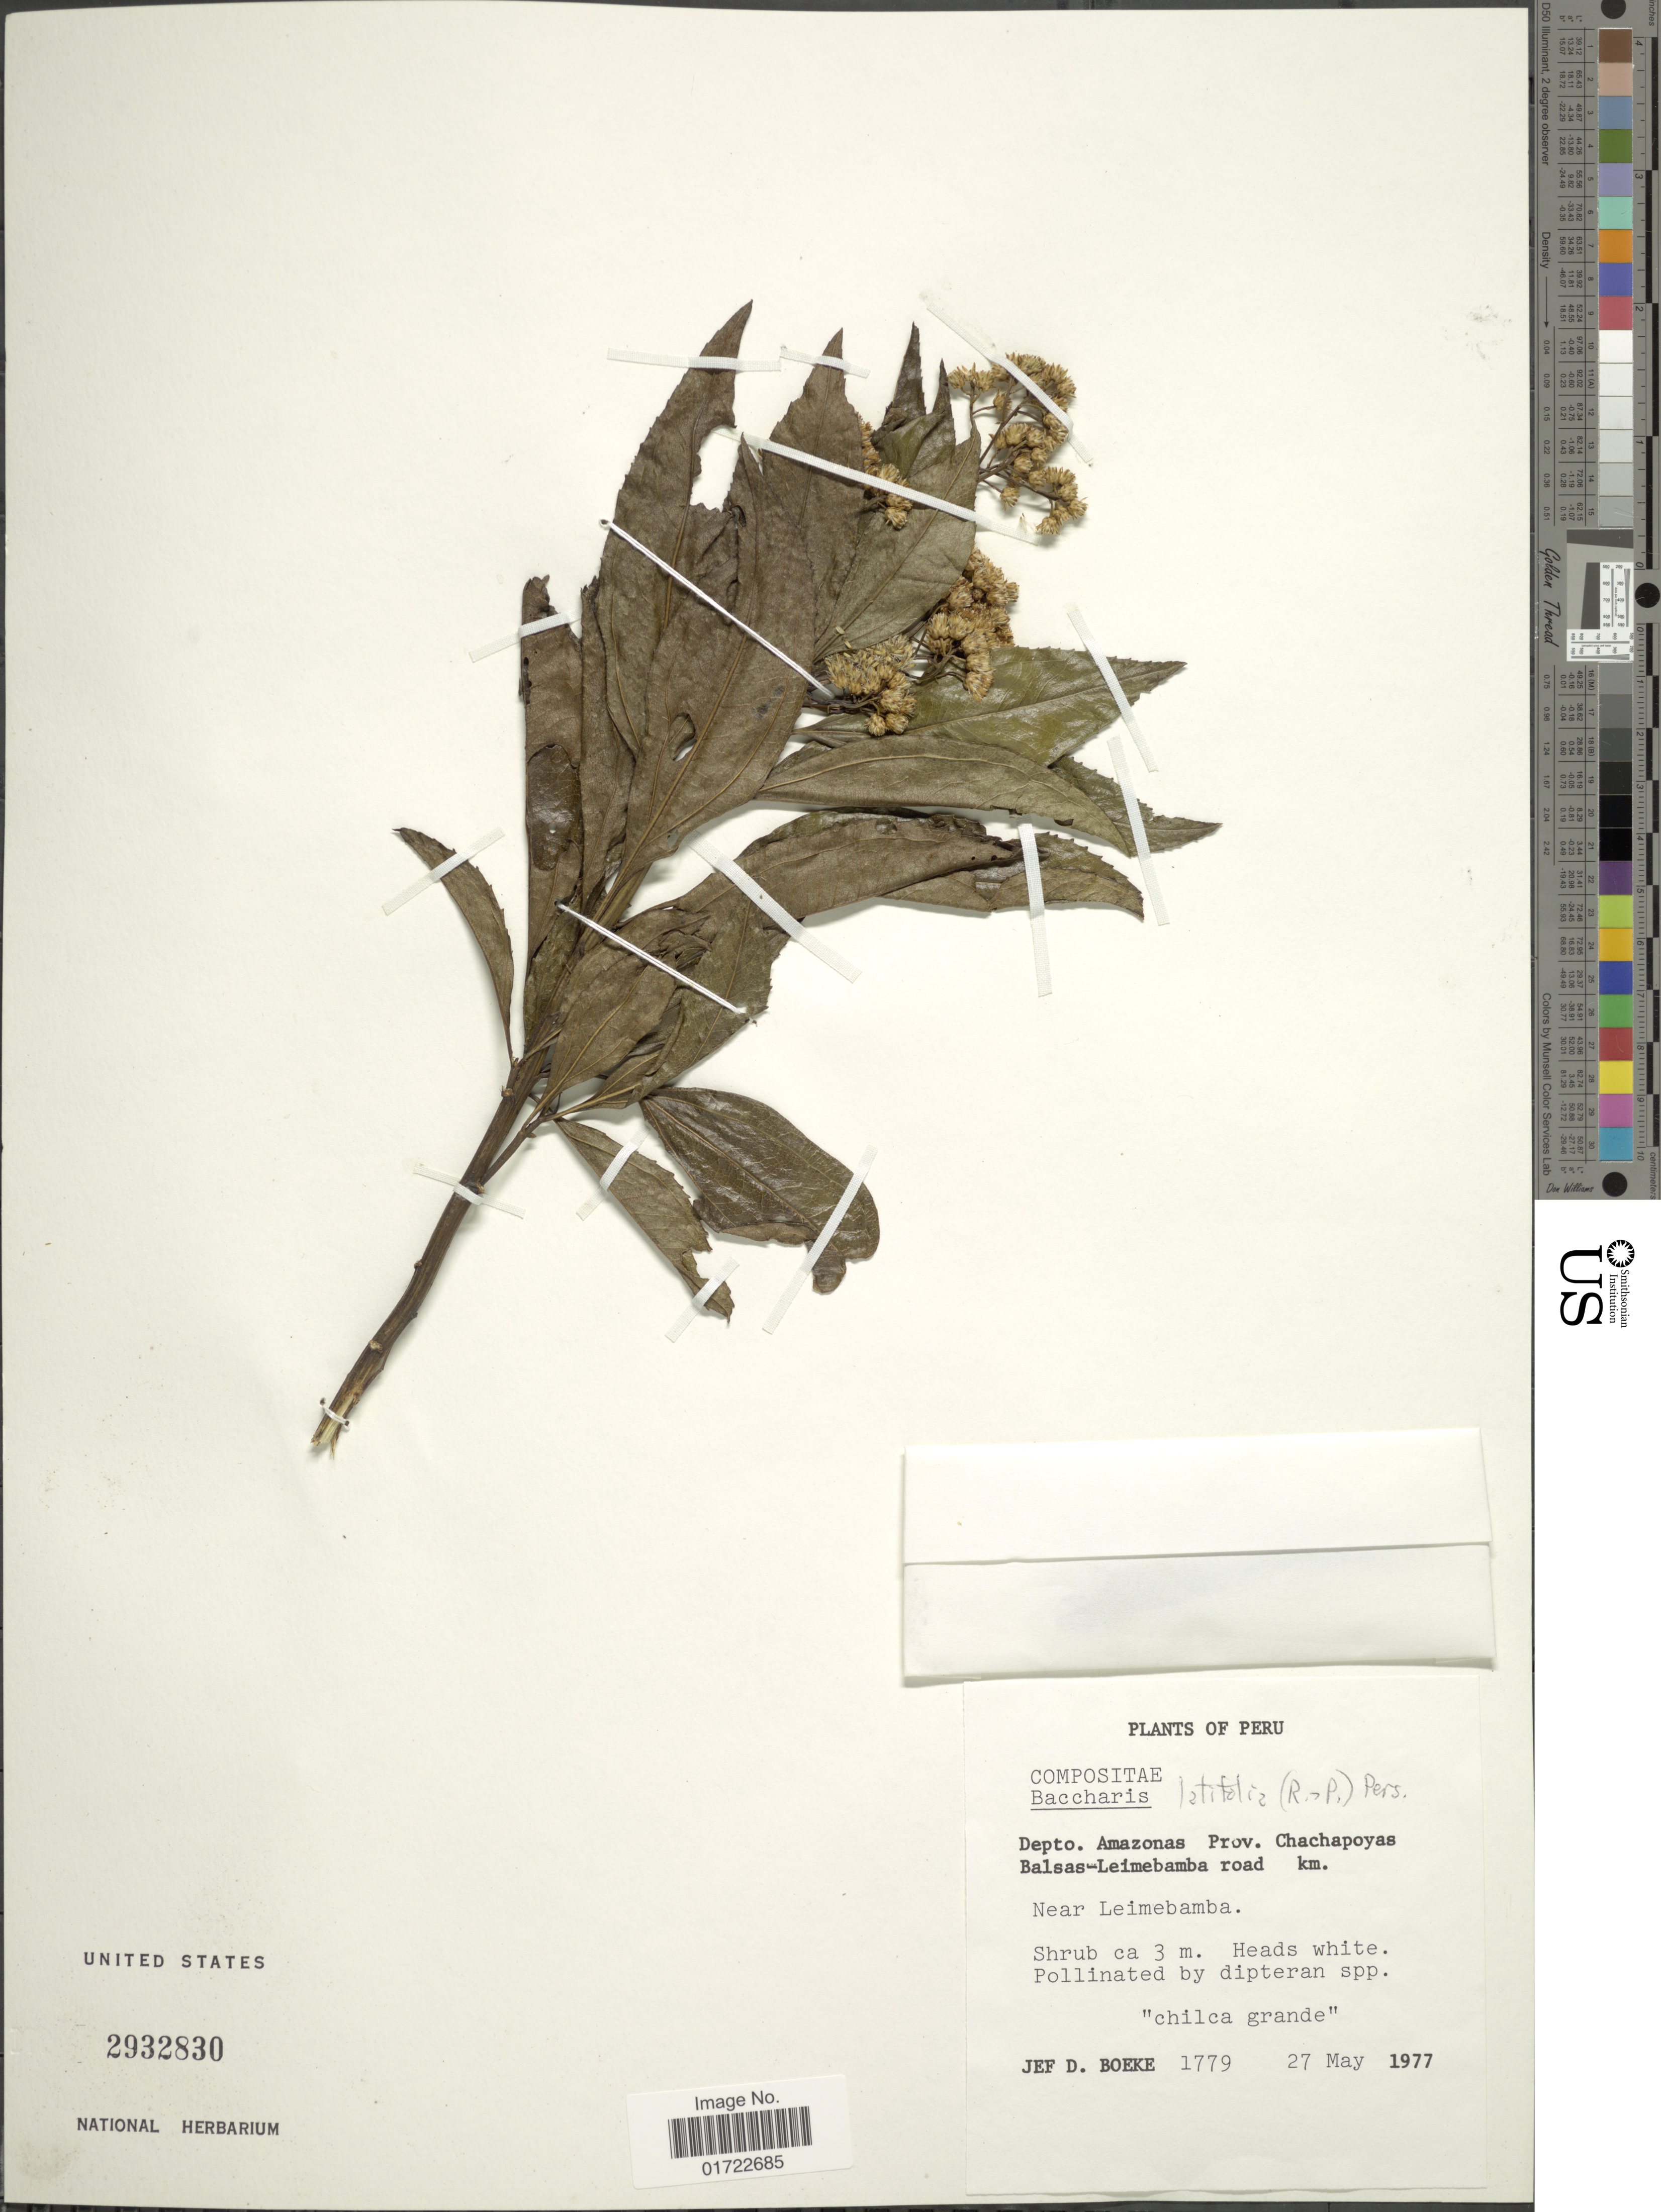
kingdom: Plantae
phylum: Tracheophyta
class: Magnoliopsida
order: Asterales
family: Asteraceae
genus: Baccharis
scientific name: Baccharis latifolia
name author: (Ruiz & Pav.) Pers.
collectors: J. D. Boeke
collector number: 1779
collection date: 1977-05-27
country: Peru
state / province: Amazonas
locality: Depto. Amazonas Prov. Chachapoyas Balsas-Leimebamba road km. Near Leimebamba.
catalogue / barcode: US 2932830